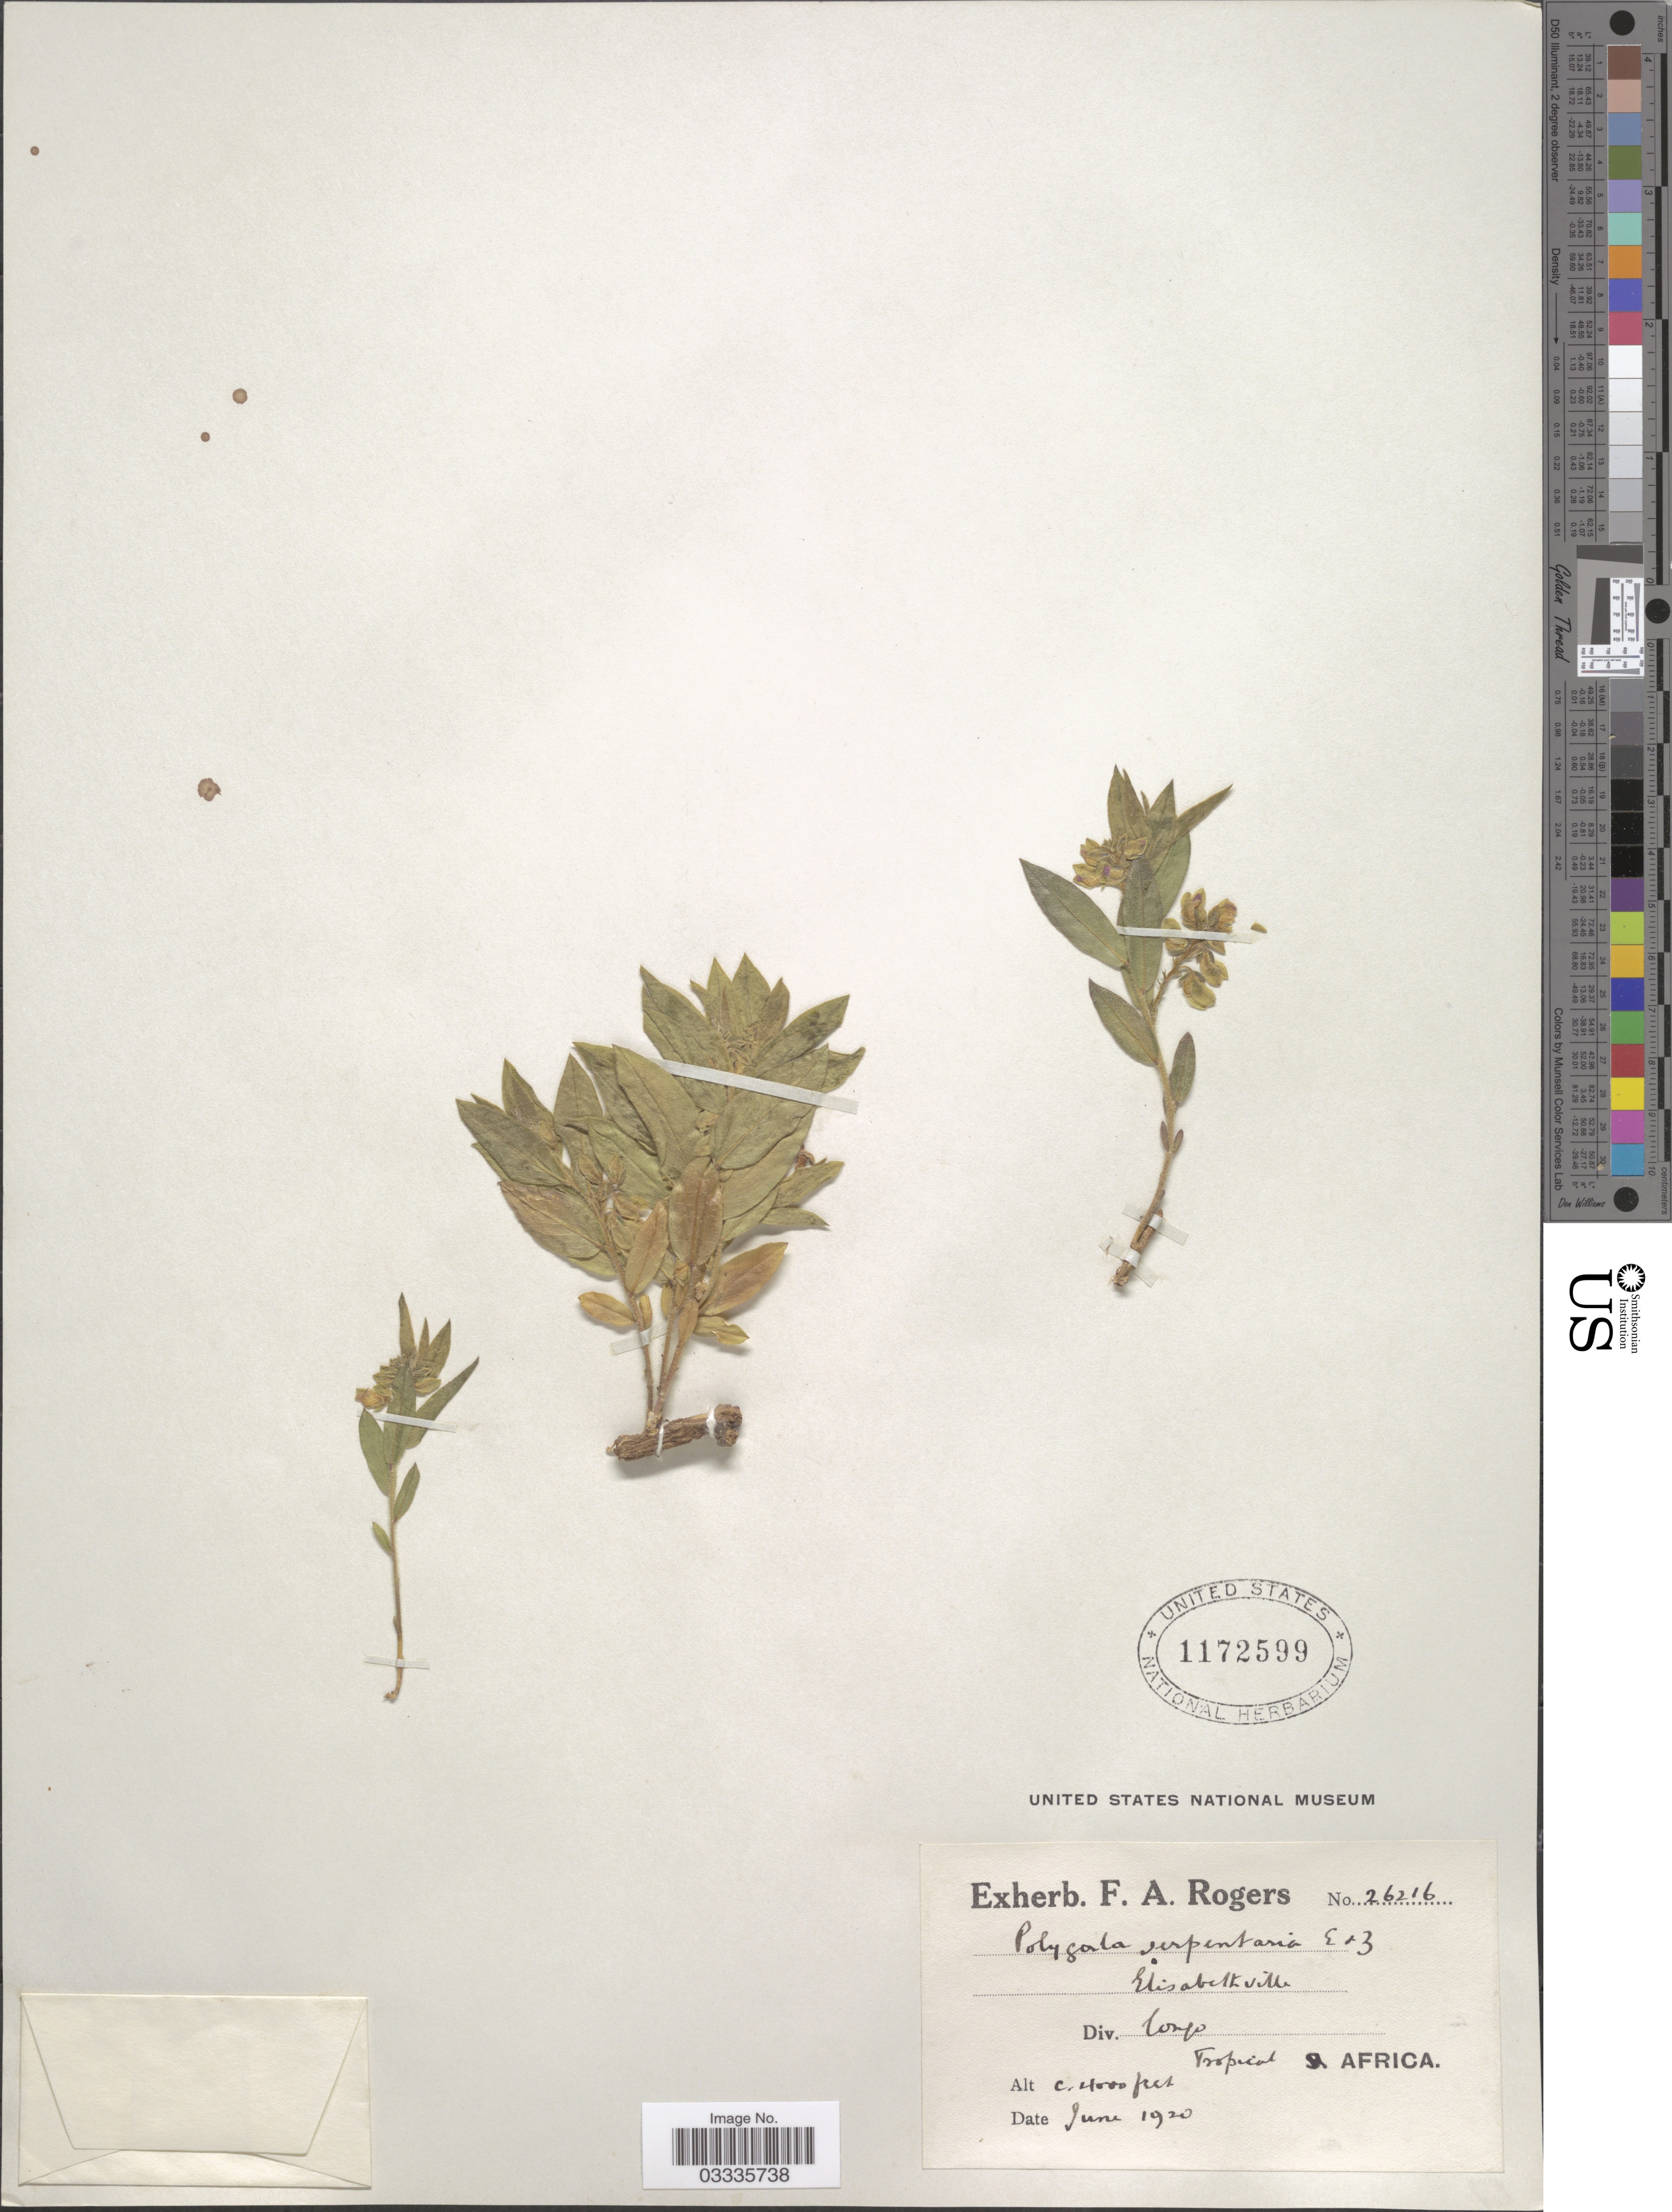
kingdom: Plantae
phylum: Tracheophyta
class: Magnoliopsida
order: Fabales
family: Polygalaceae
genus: Polygala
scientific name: Polygala serpentaria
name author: Eckl. & Zeyh.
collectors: ex herb. F. A. Rogers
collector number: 26216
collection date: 1920-06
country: South Africa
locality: Elisabethville Div. Congo Tropical S. Africa.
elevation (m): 1219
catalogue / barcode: US 1172599